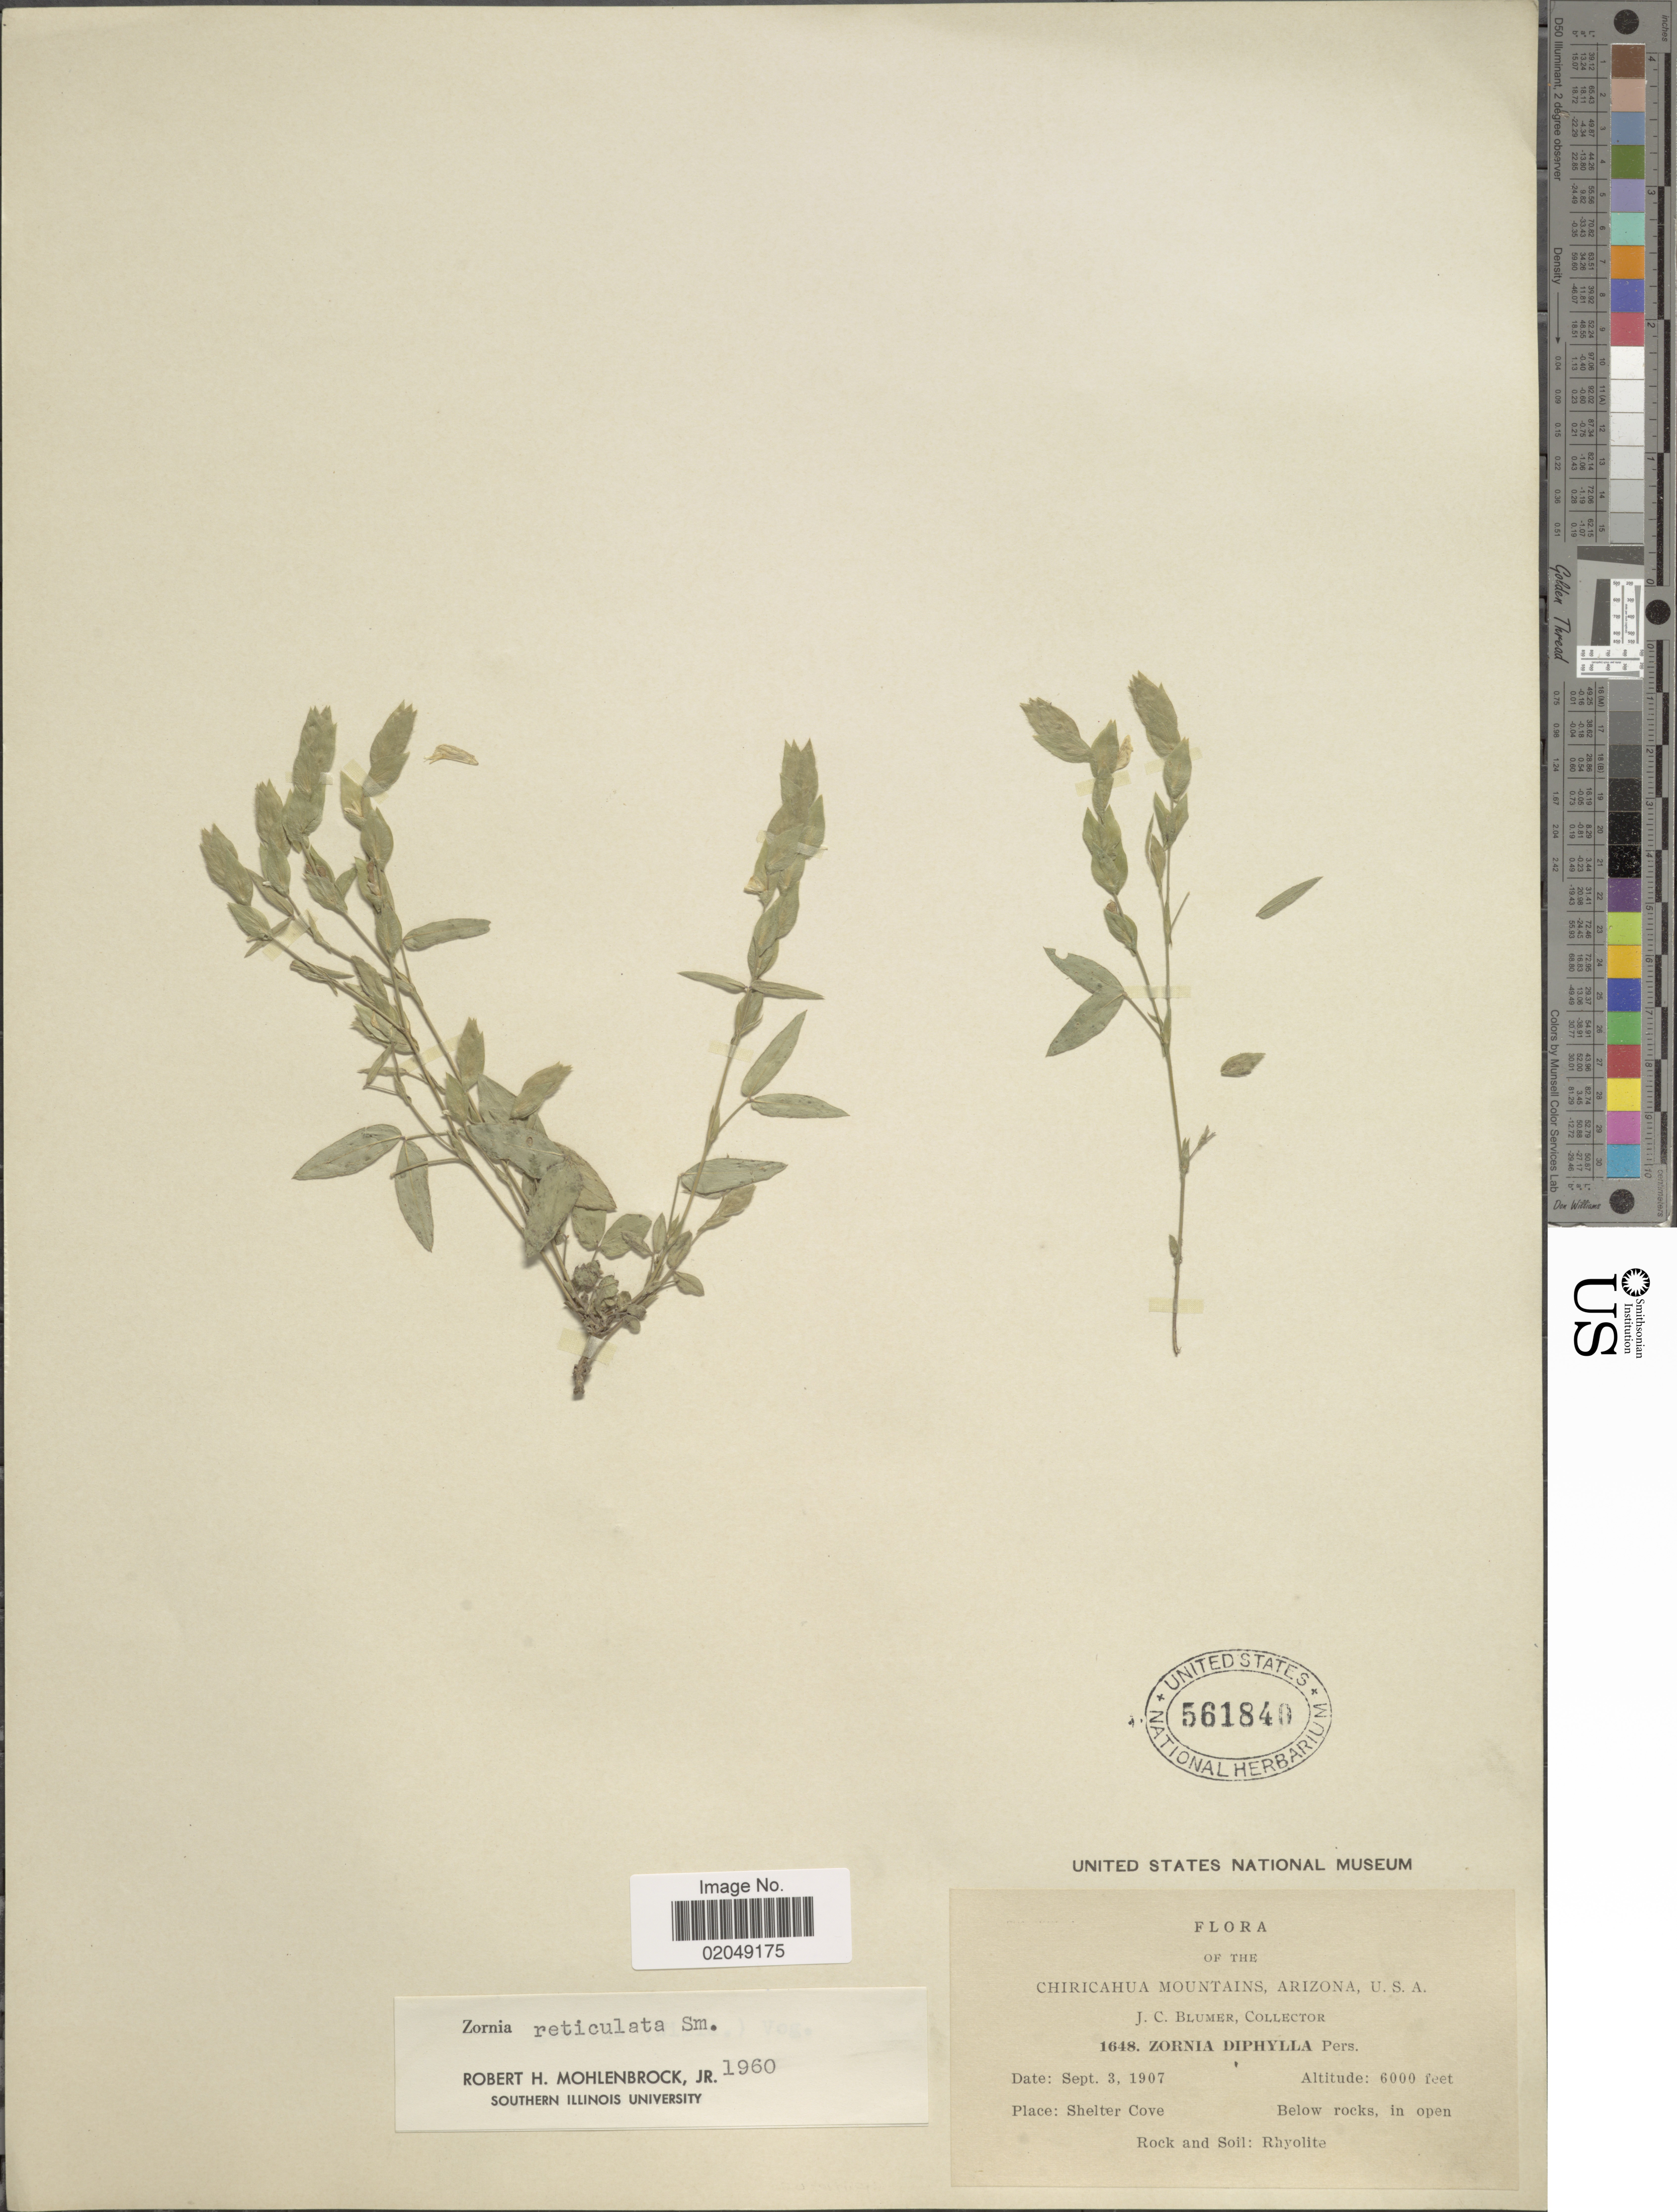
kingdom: Plantae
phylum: Tracheophyta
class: Magnoliopsida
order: Fabales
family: Fabaceae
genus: Zornia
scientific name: Zornia reticulata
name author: Sm.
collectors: J. C. Blumer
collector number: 1648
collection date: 1907-09-03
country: United States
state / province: Arizona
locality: Chiricahua Mountains, Shelter Cove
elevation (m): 1829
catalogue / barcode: US 561840